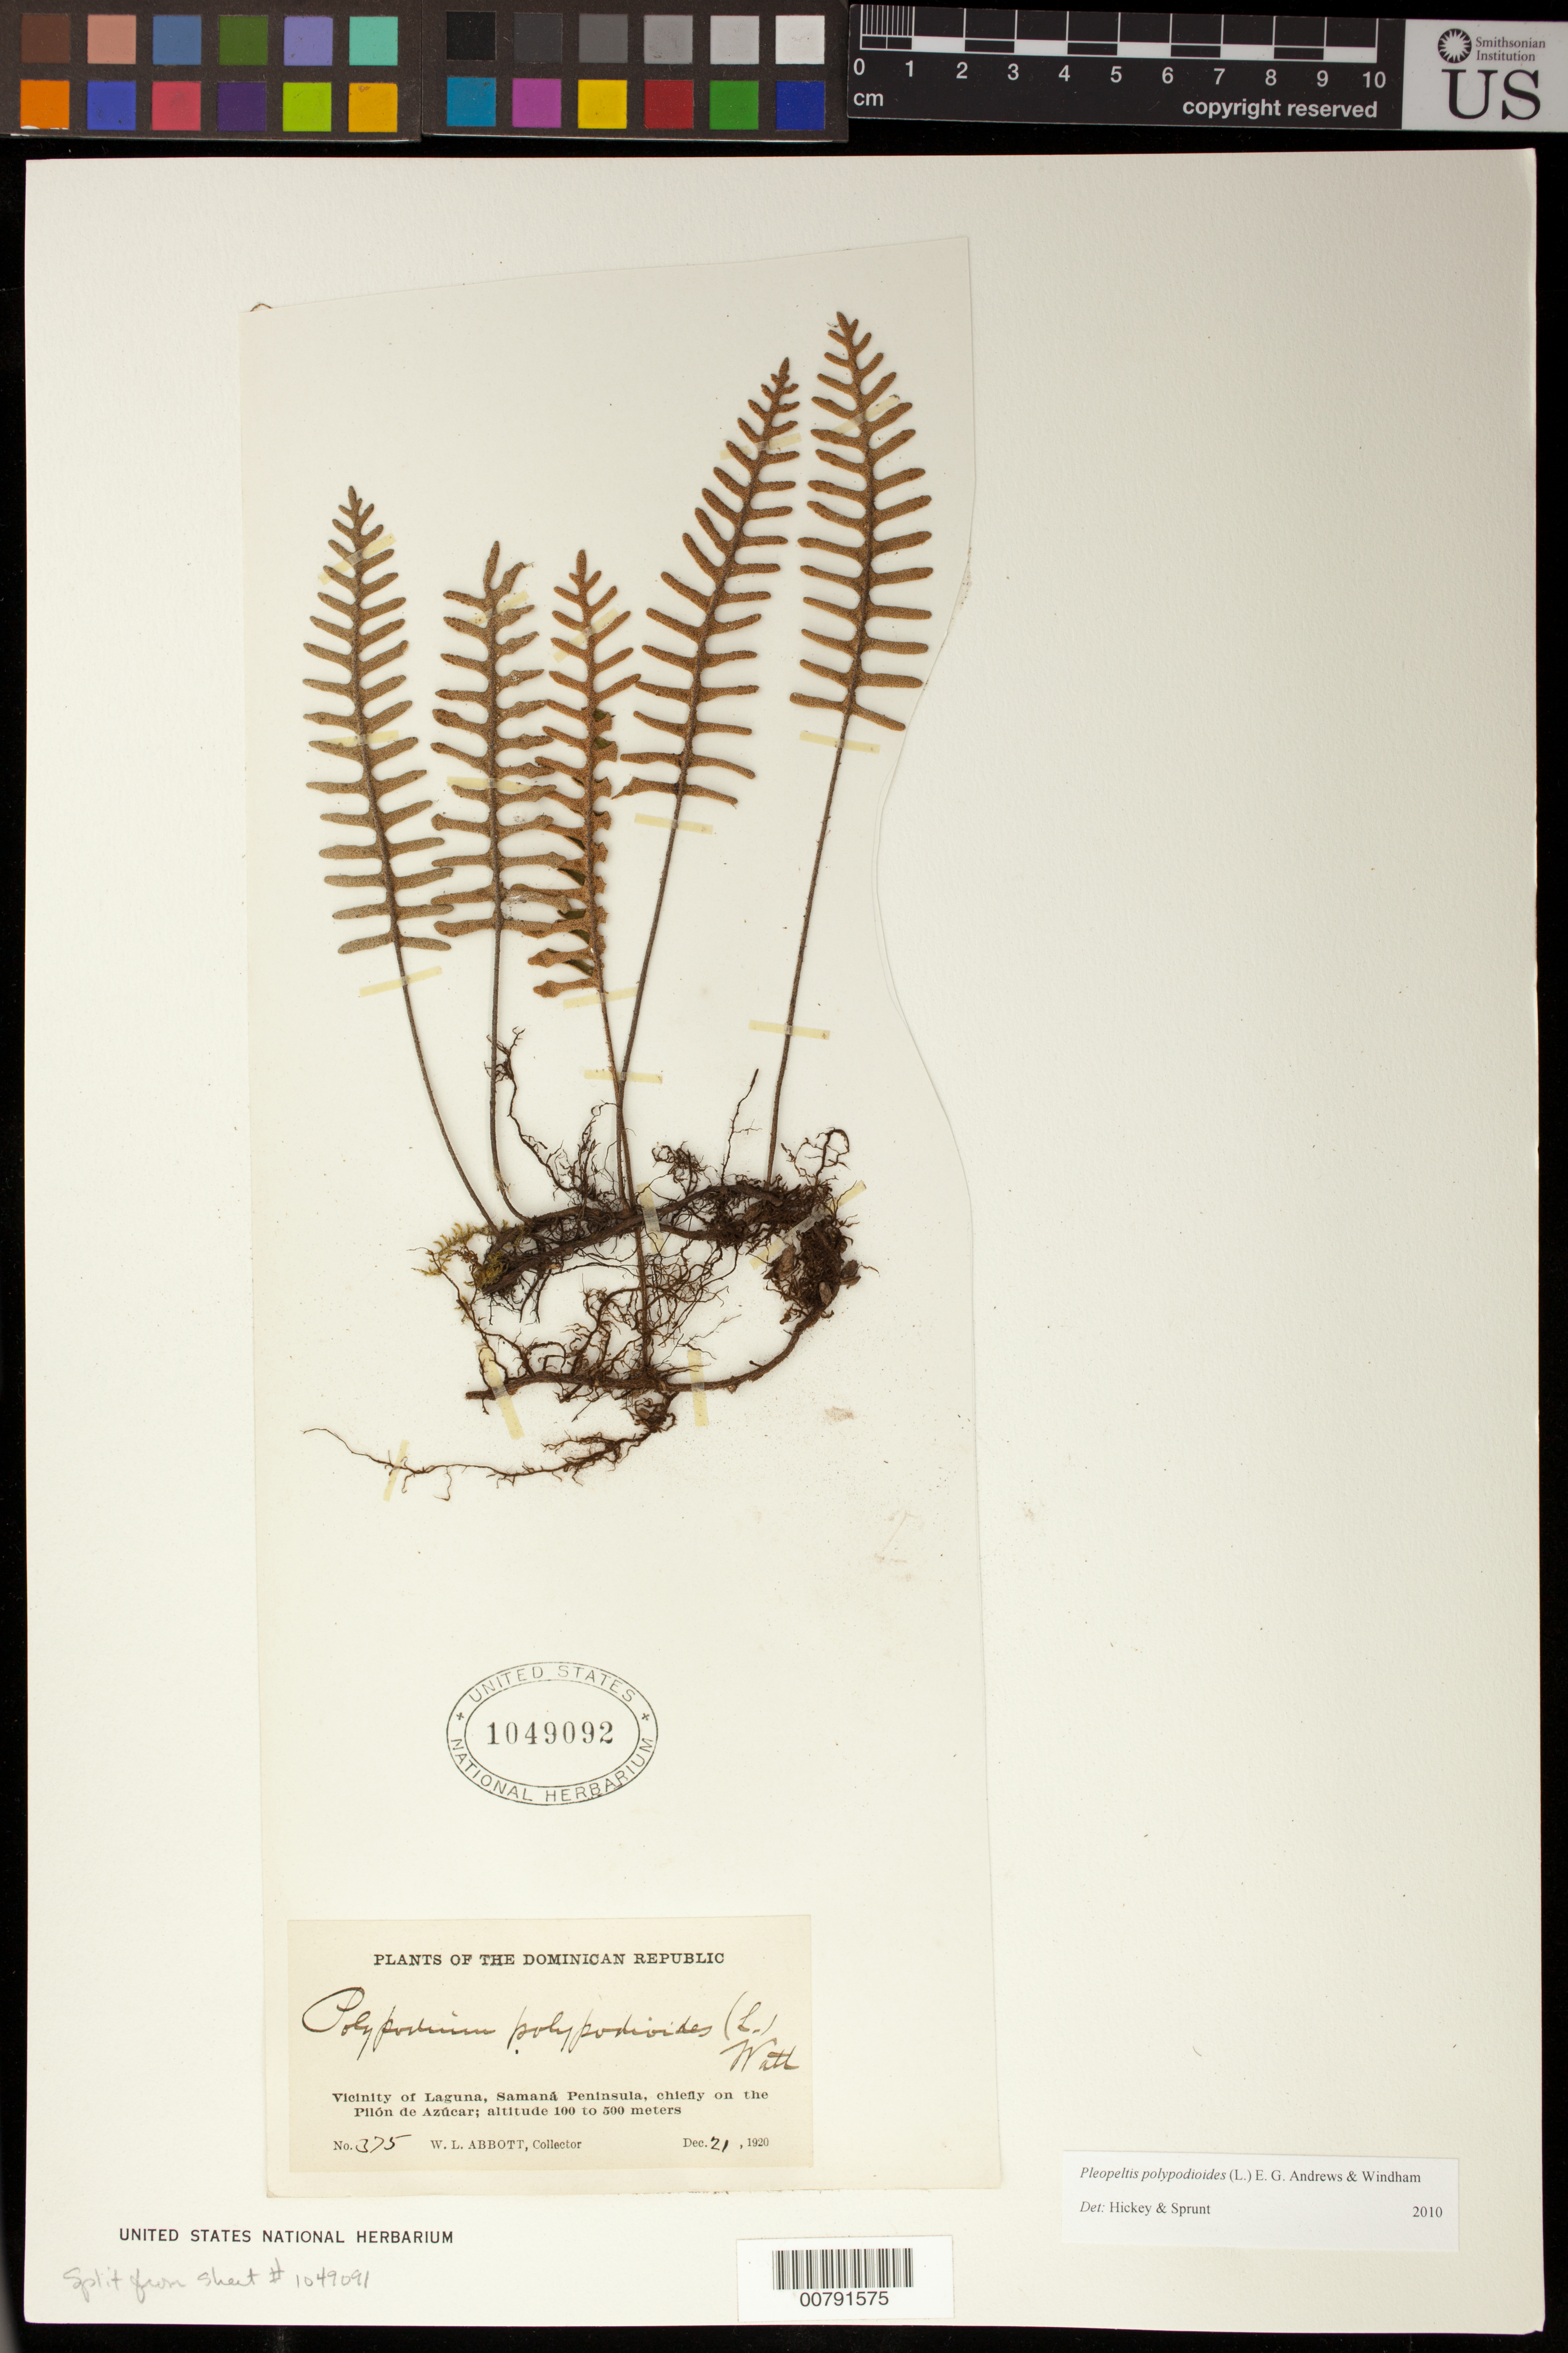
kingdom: Plantae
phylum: Tracheophyta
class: Polypodiopsida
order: Polypodiales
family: Polypodiaceae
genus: Pleopeltis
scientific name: Pleopeltis polypodioides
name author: (L.) E.G. Andrews & Windham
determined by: Hickey, R. J.; Sprunt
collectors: W. L. Abbott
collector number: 375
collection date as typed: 21 Dec 1920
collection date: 1920-12-21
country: Dominican Republic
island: Hispaniola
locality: Laguna vicinity, Samaná Peninsula, chiefly on the Pilón de Azúcar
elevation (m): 100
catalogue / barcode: US 1049092